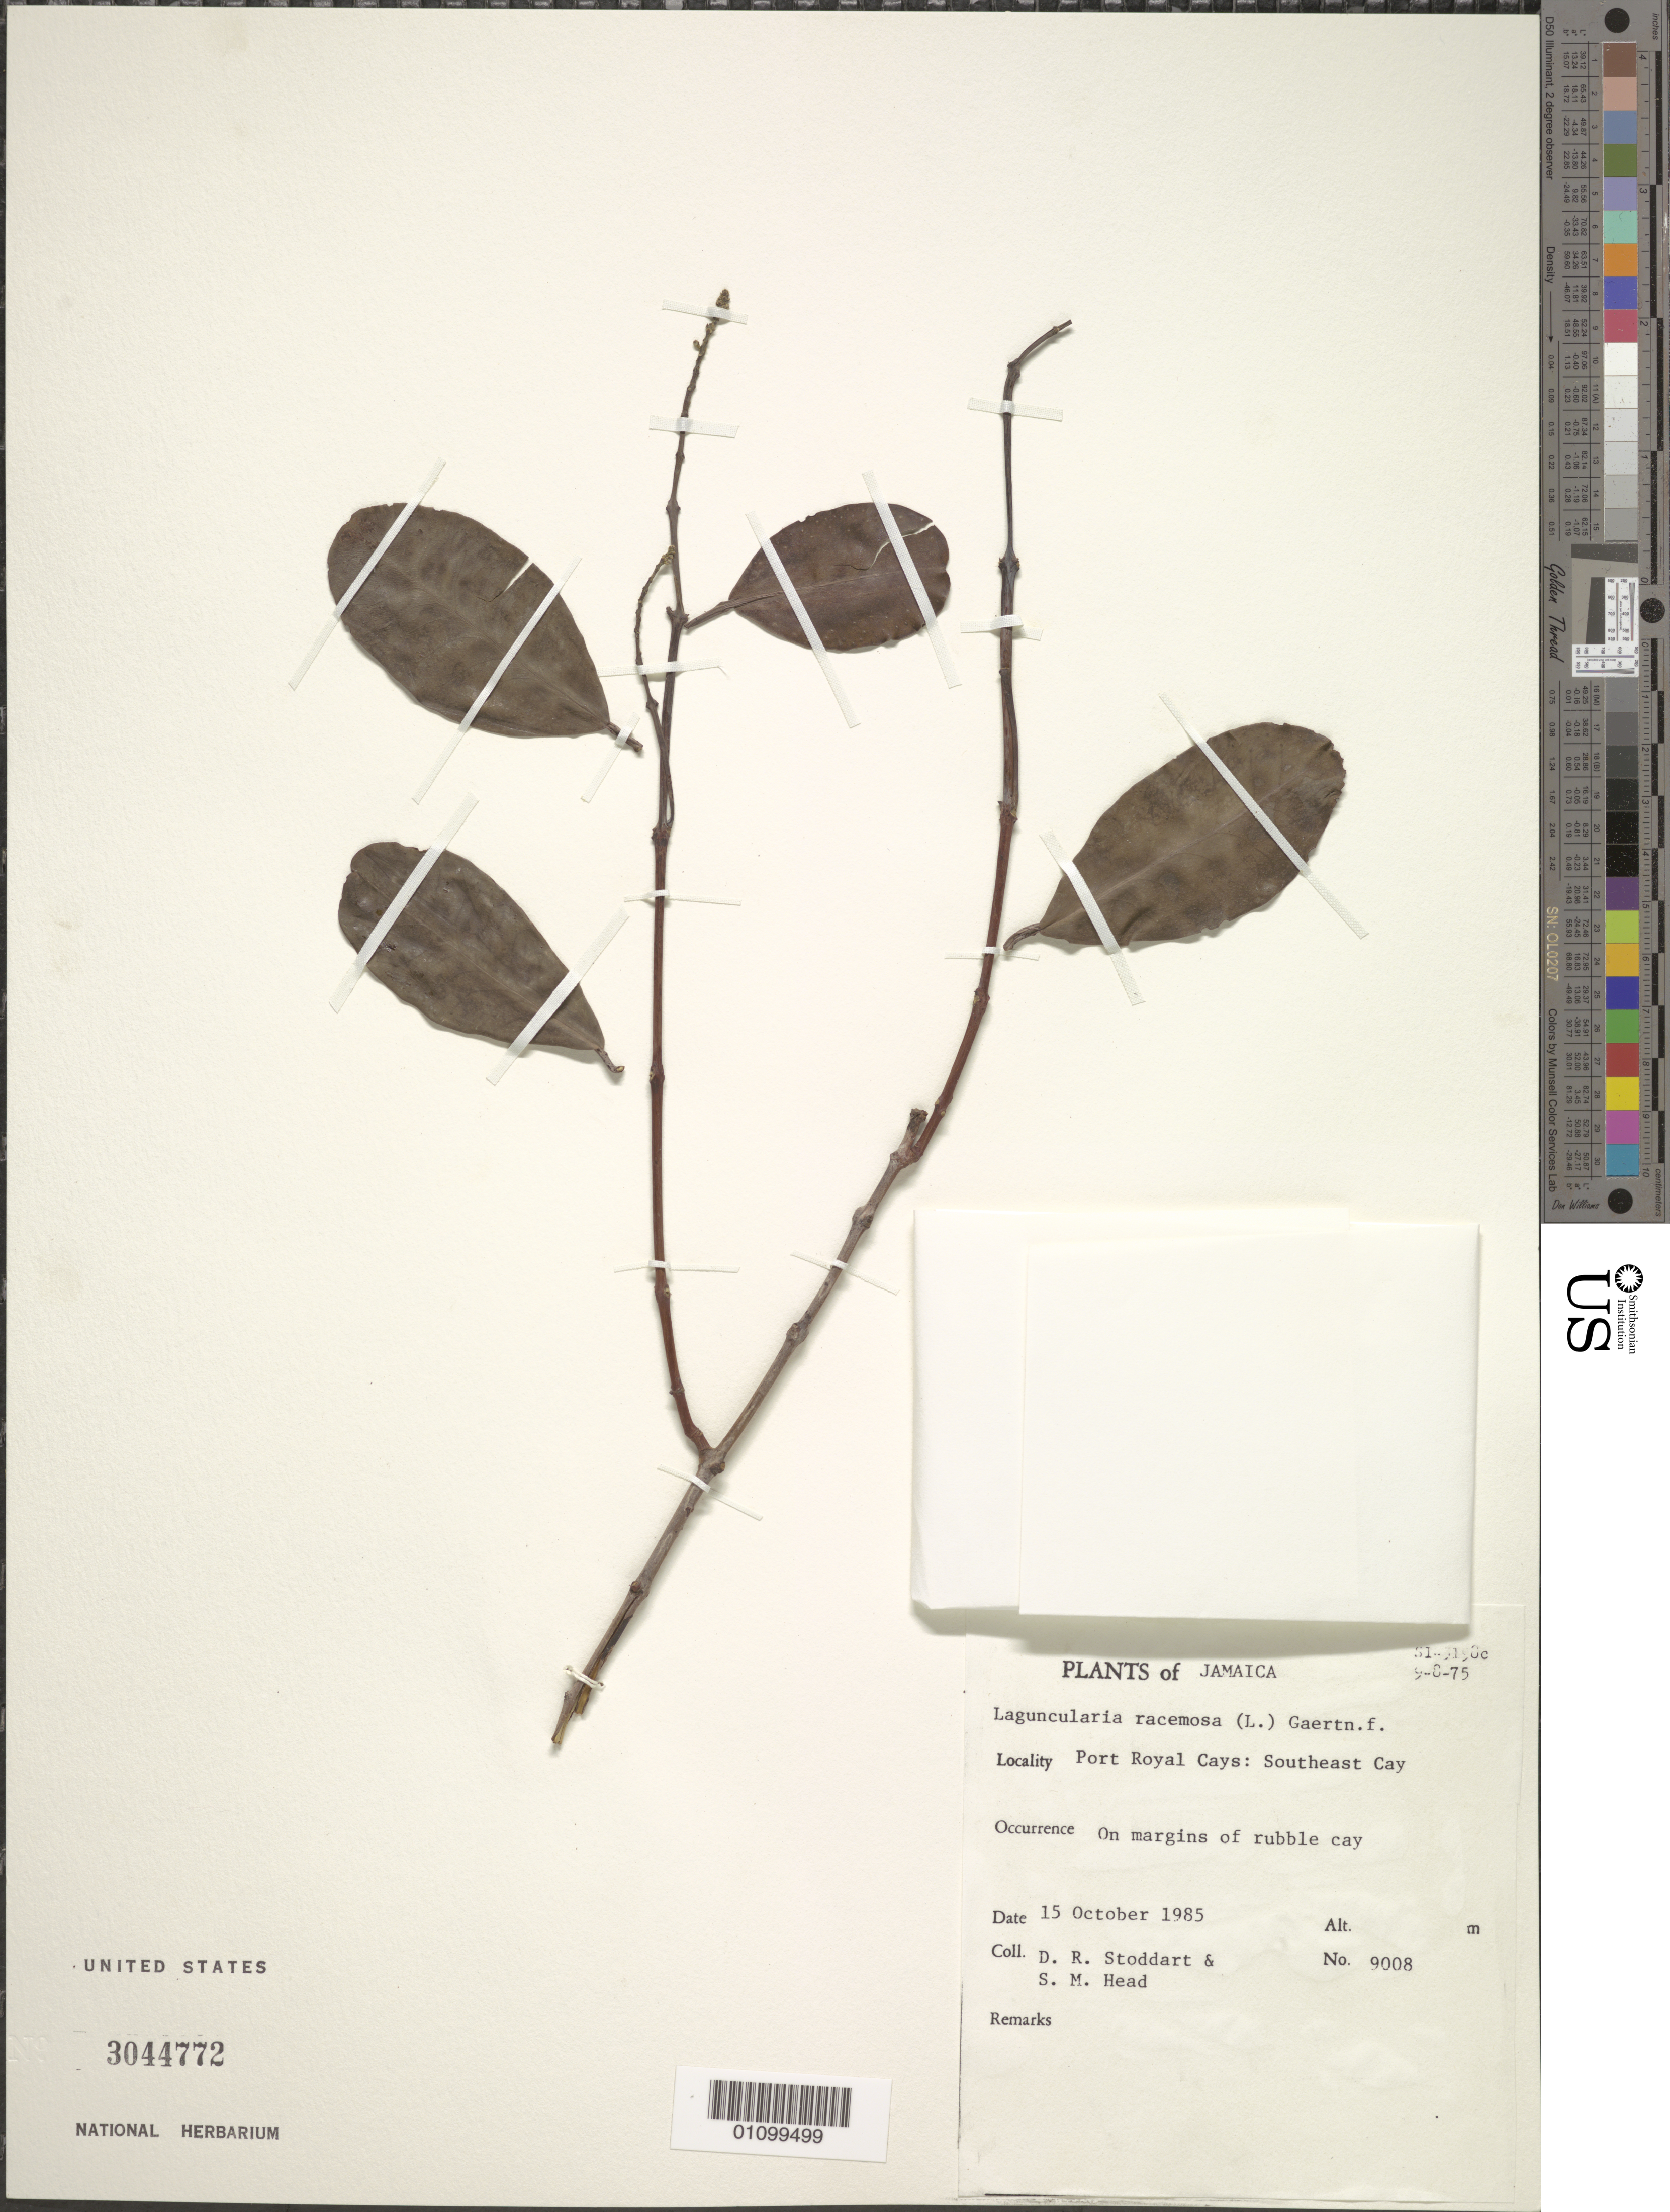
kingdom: Plantae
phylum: Tracheophyta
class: Magnoliopsida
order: Myrtales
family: Combretaceae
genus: Laguncularia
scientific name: Laguncularia racemosa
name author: (L.) C.F. Gaertn.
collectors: D. R. Stoddart & S. Head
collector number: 9008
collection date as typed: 15 Oct 1985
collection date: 1985-10-15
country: Jamaica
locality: Port Royal Cays: Southeast Cay. On margins of rubble cay.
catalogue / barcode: US 3044772